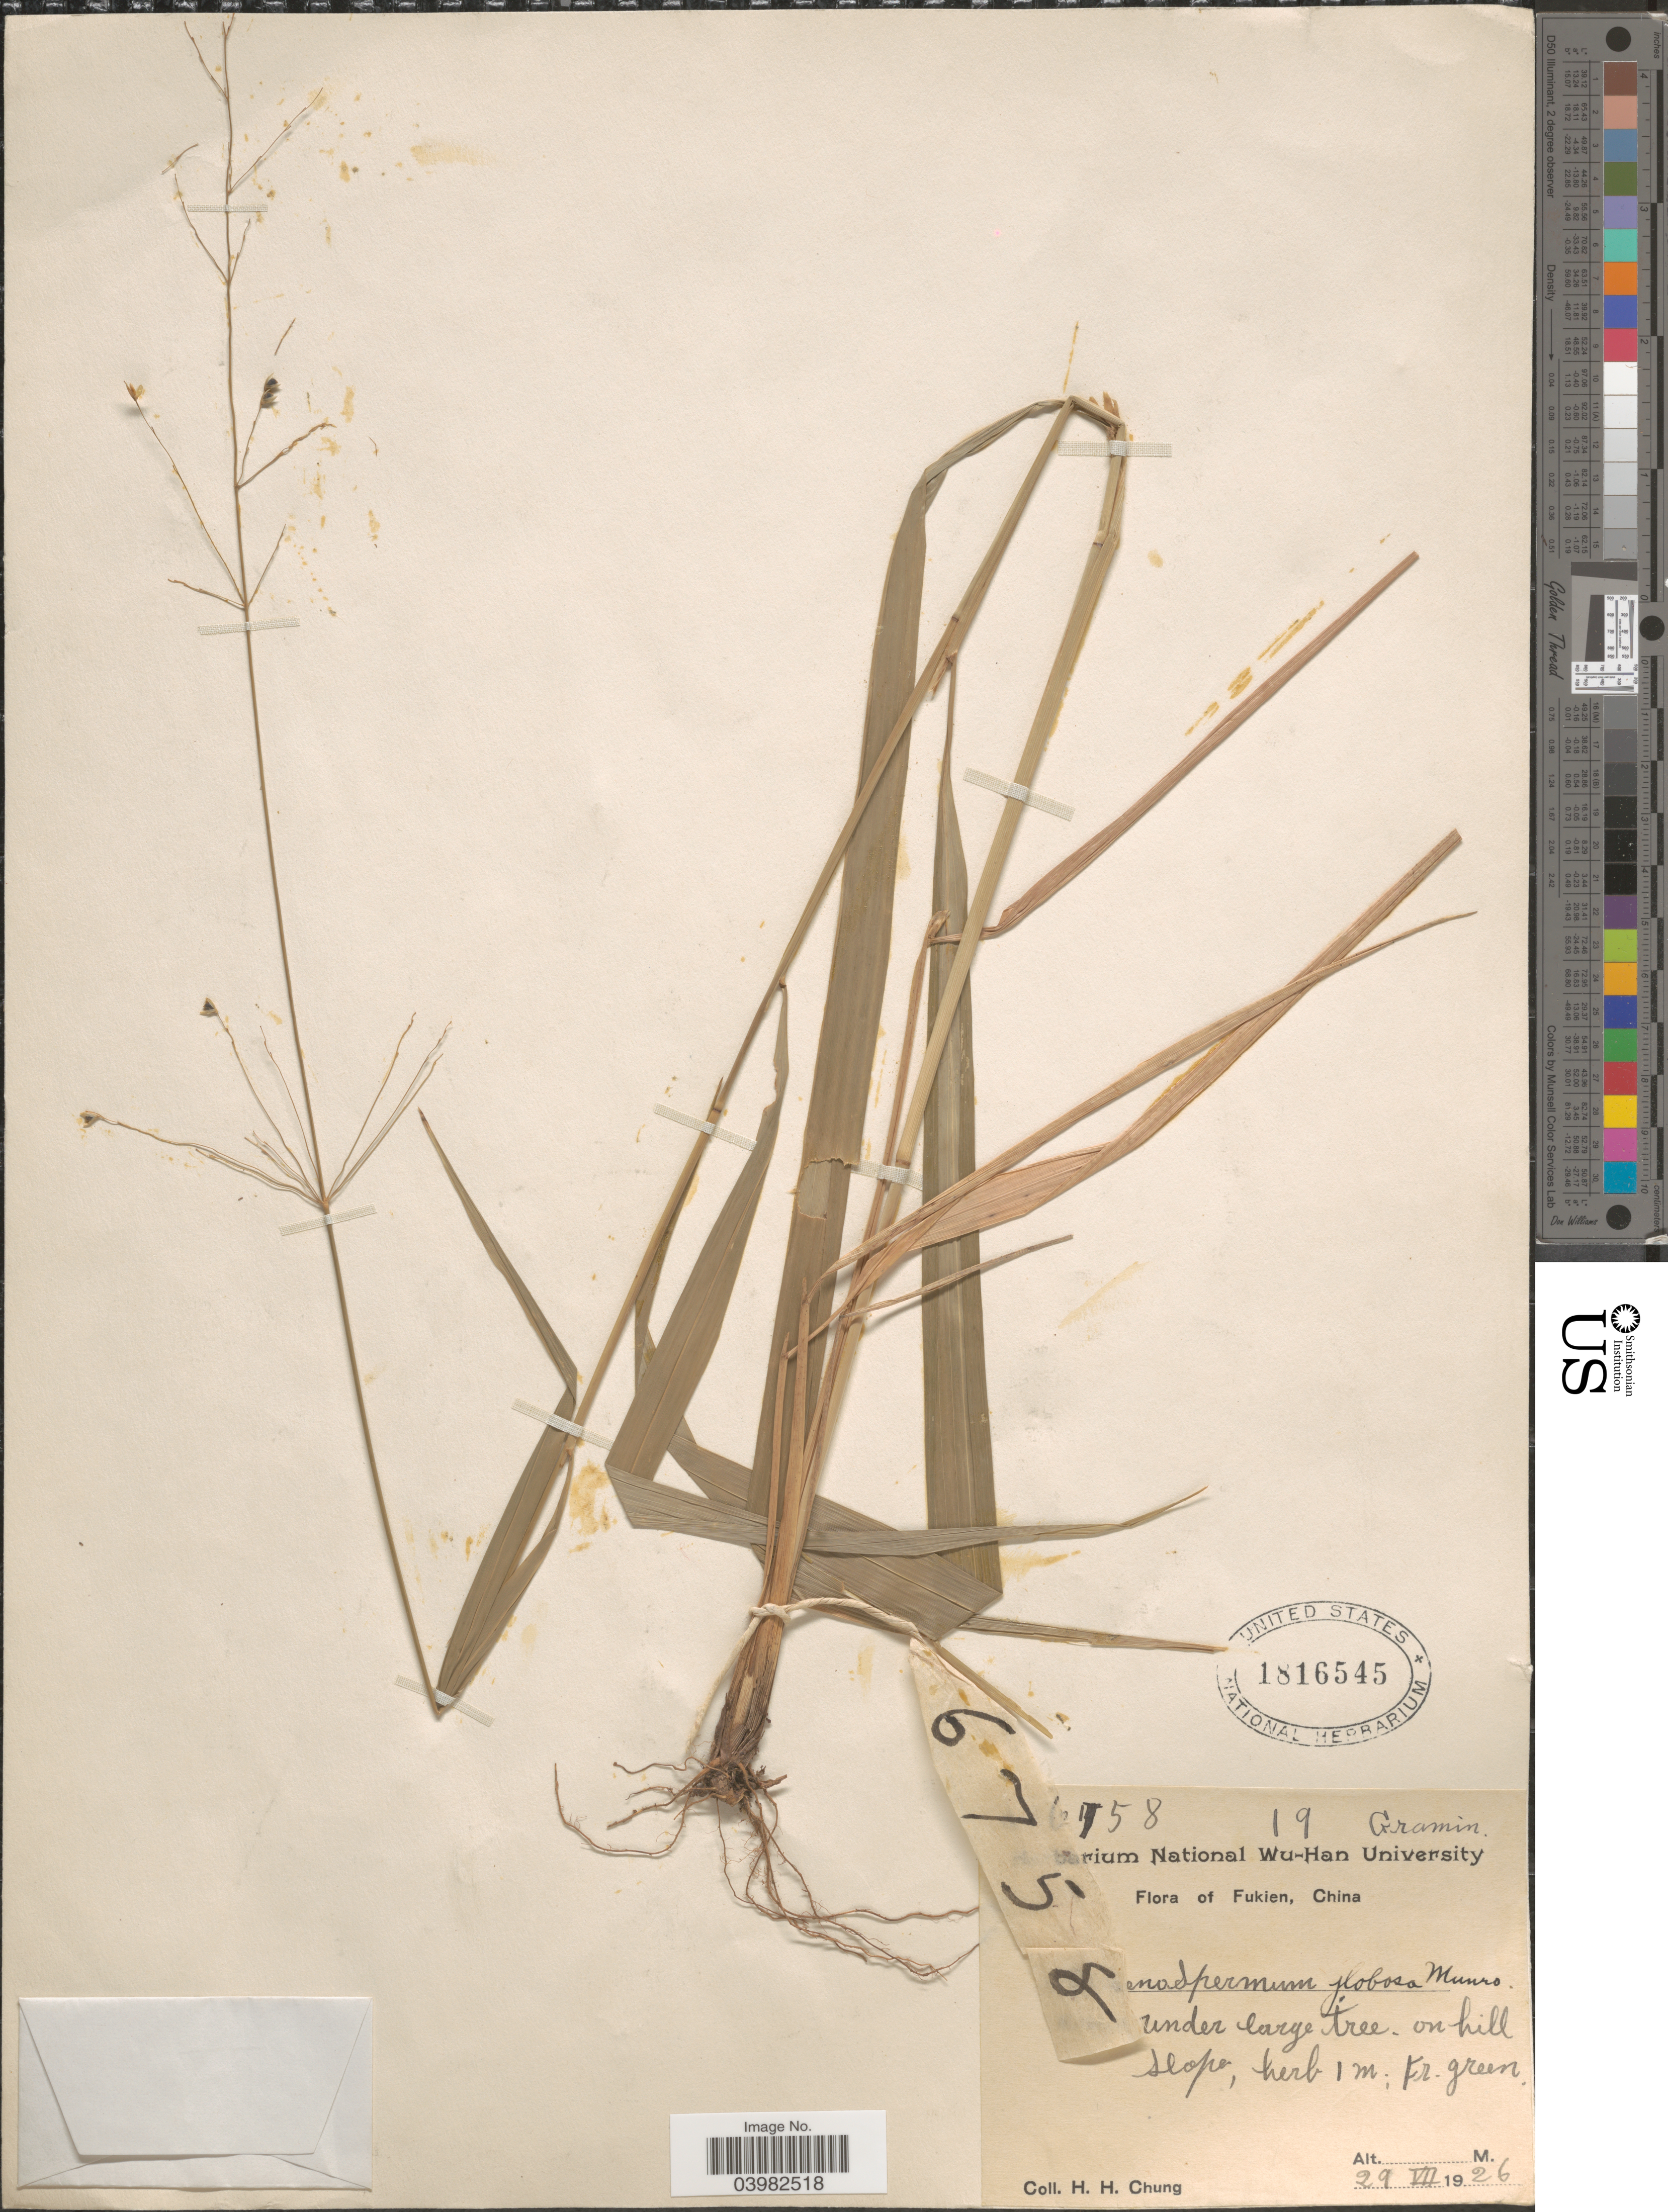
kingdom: Plantae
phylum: Tracheophyta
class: Liliopsida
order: Poales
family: Poaceae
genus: Phaenosperma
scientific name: Phaenosperma globosum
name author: Munro ex Benth.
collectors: H. Chung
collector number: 6758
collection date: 1926-07-29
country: China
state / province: Fujian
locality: Fukien.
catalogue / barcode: US 1816545